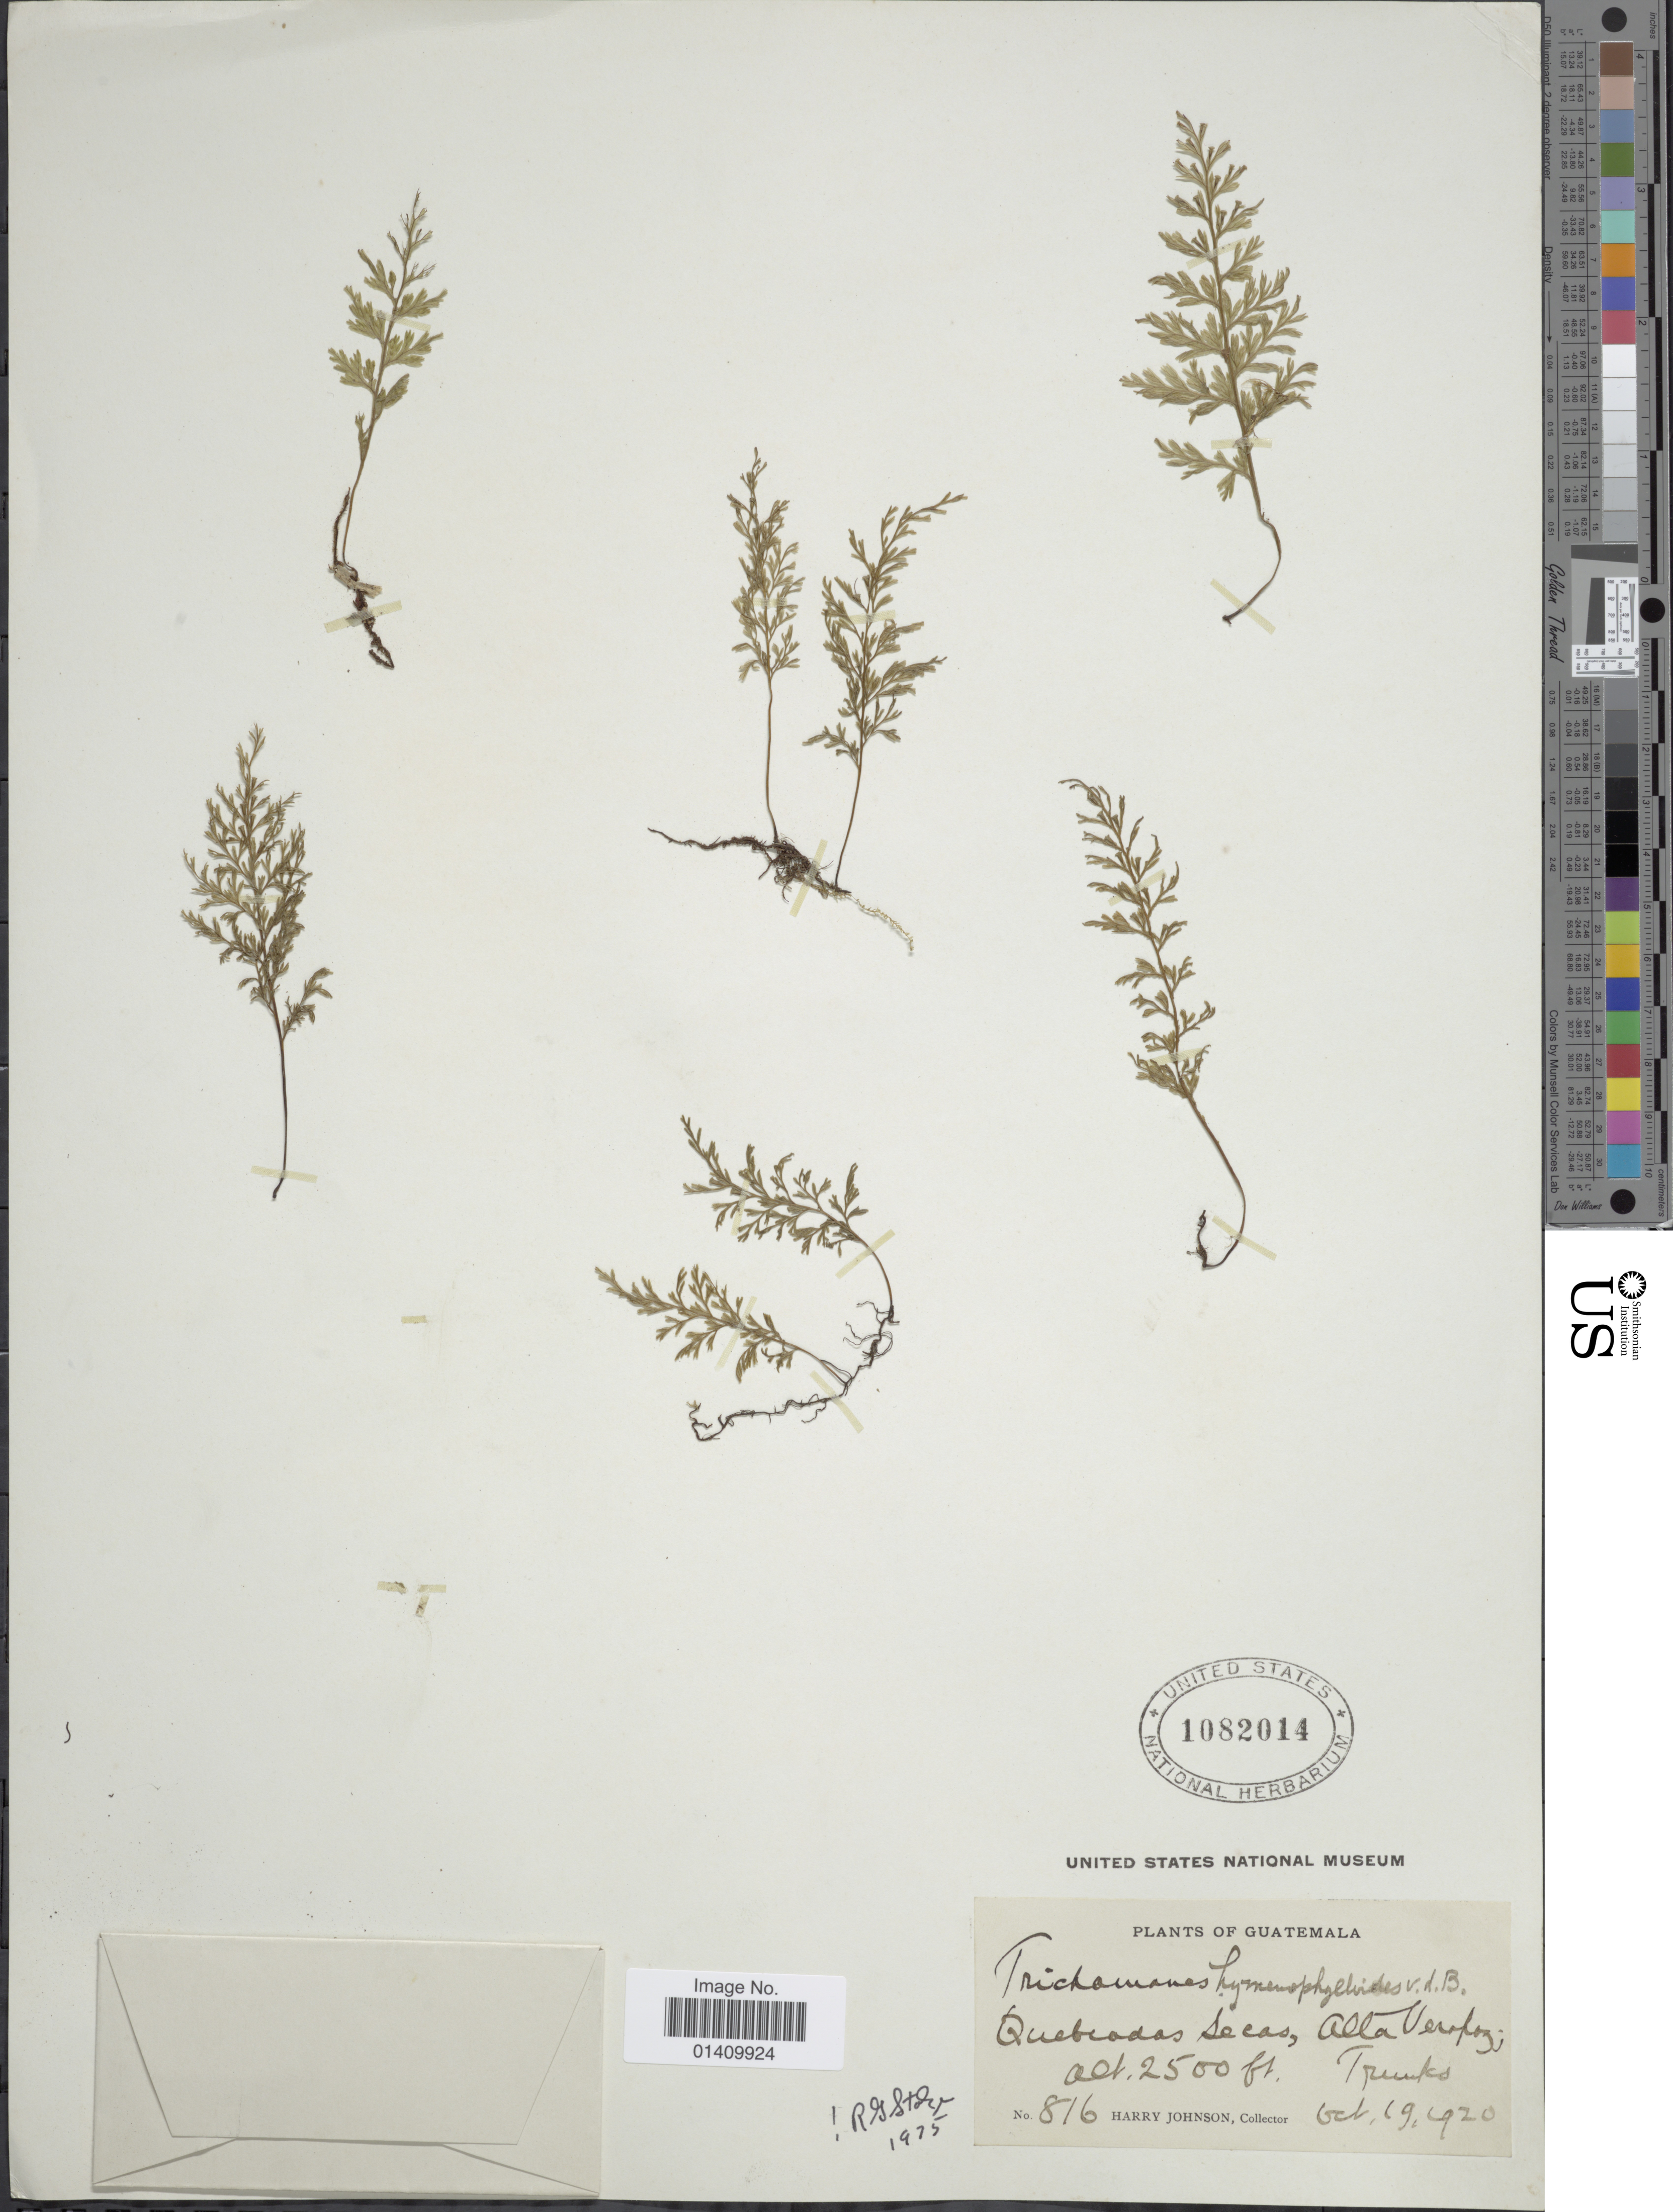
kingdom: Plantae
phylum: Tracheophyta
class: Polypodiopsida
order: Hymenophyllales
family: Hymenophyllaceae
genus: Polyphlebium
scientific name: Polyphlebium hymenophylloides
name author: (Bosch) Ebihara & Dubuisson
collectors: H. Johnson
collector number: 816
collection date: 1920-10-19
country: Guatemala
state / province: Alta Verapaz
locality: Quebradas Secas, Alta Verapaz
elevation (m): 762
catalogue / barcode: US 1082014